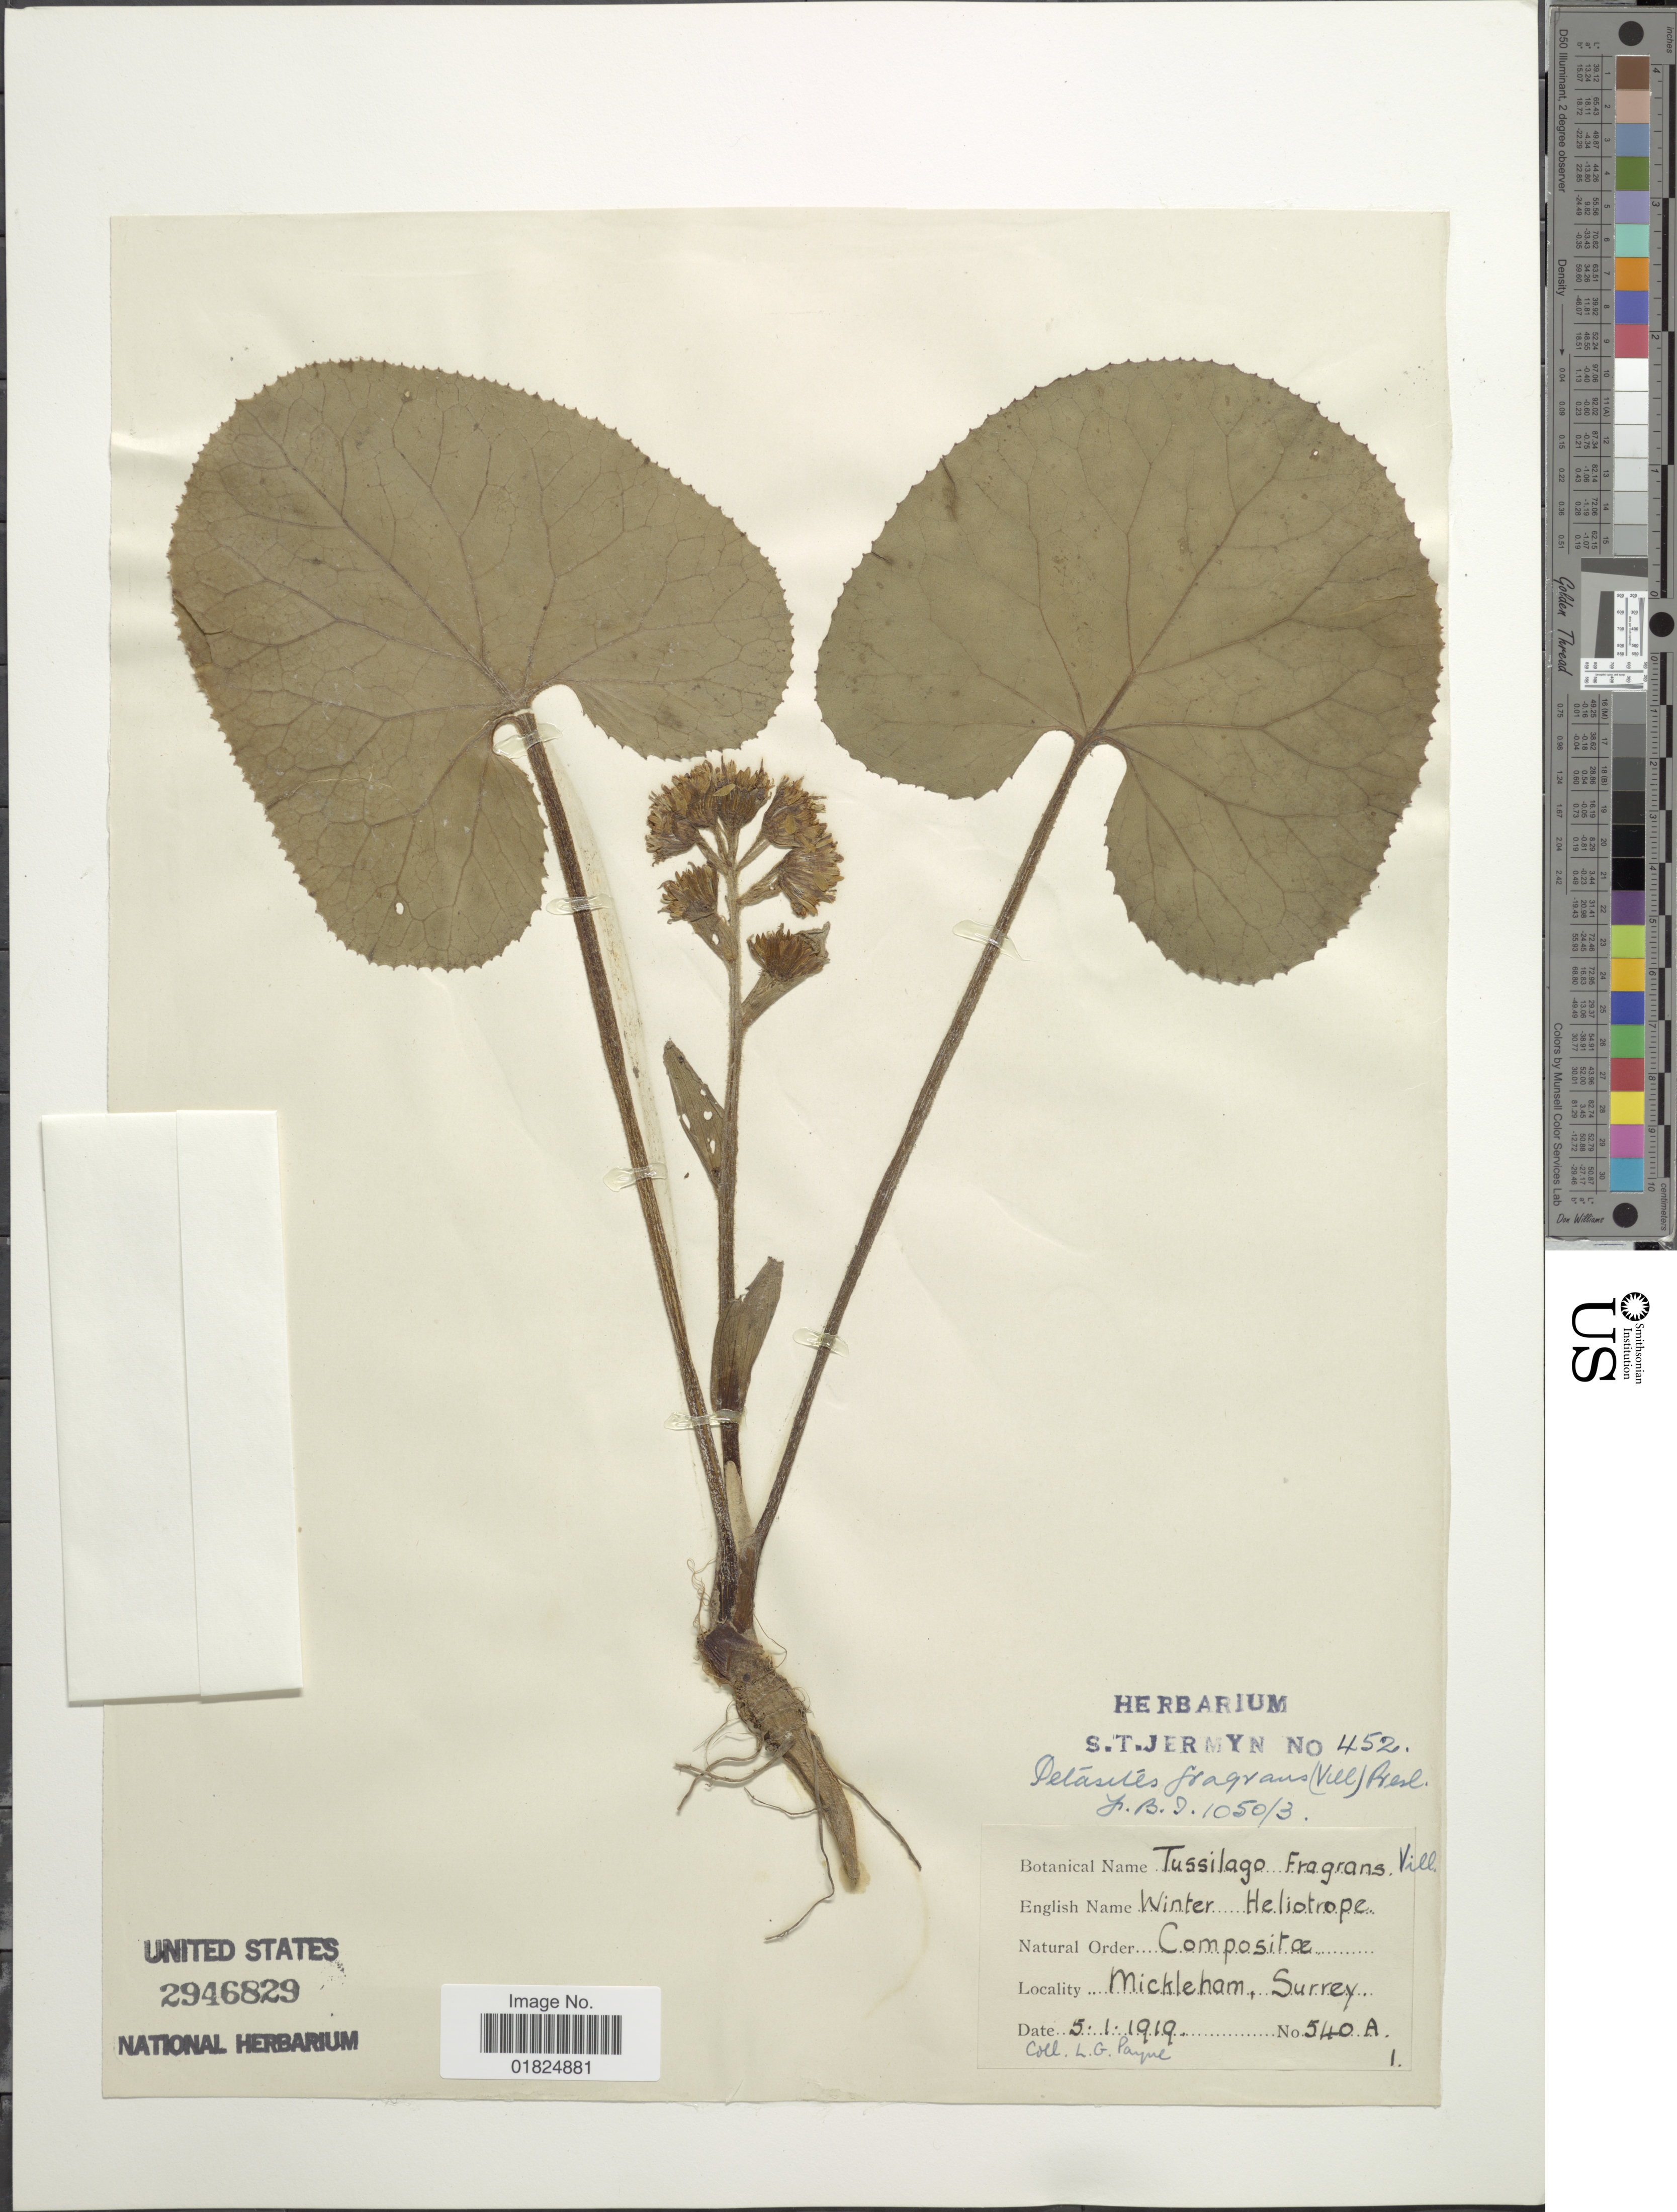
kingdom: Plantae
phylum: Tracheophyta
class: Magnoliopsida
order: Asterales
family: Asteraceae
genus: Petasites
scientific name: Petasites pyrenaicus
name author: (L.) López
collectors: L. Payne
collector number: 540A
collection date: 1919-01-05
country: United Kingdom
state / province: England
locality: Mickleham, Surrey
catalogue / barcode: US 2946829